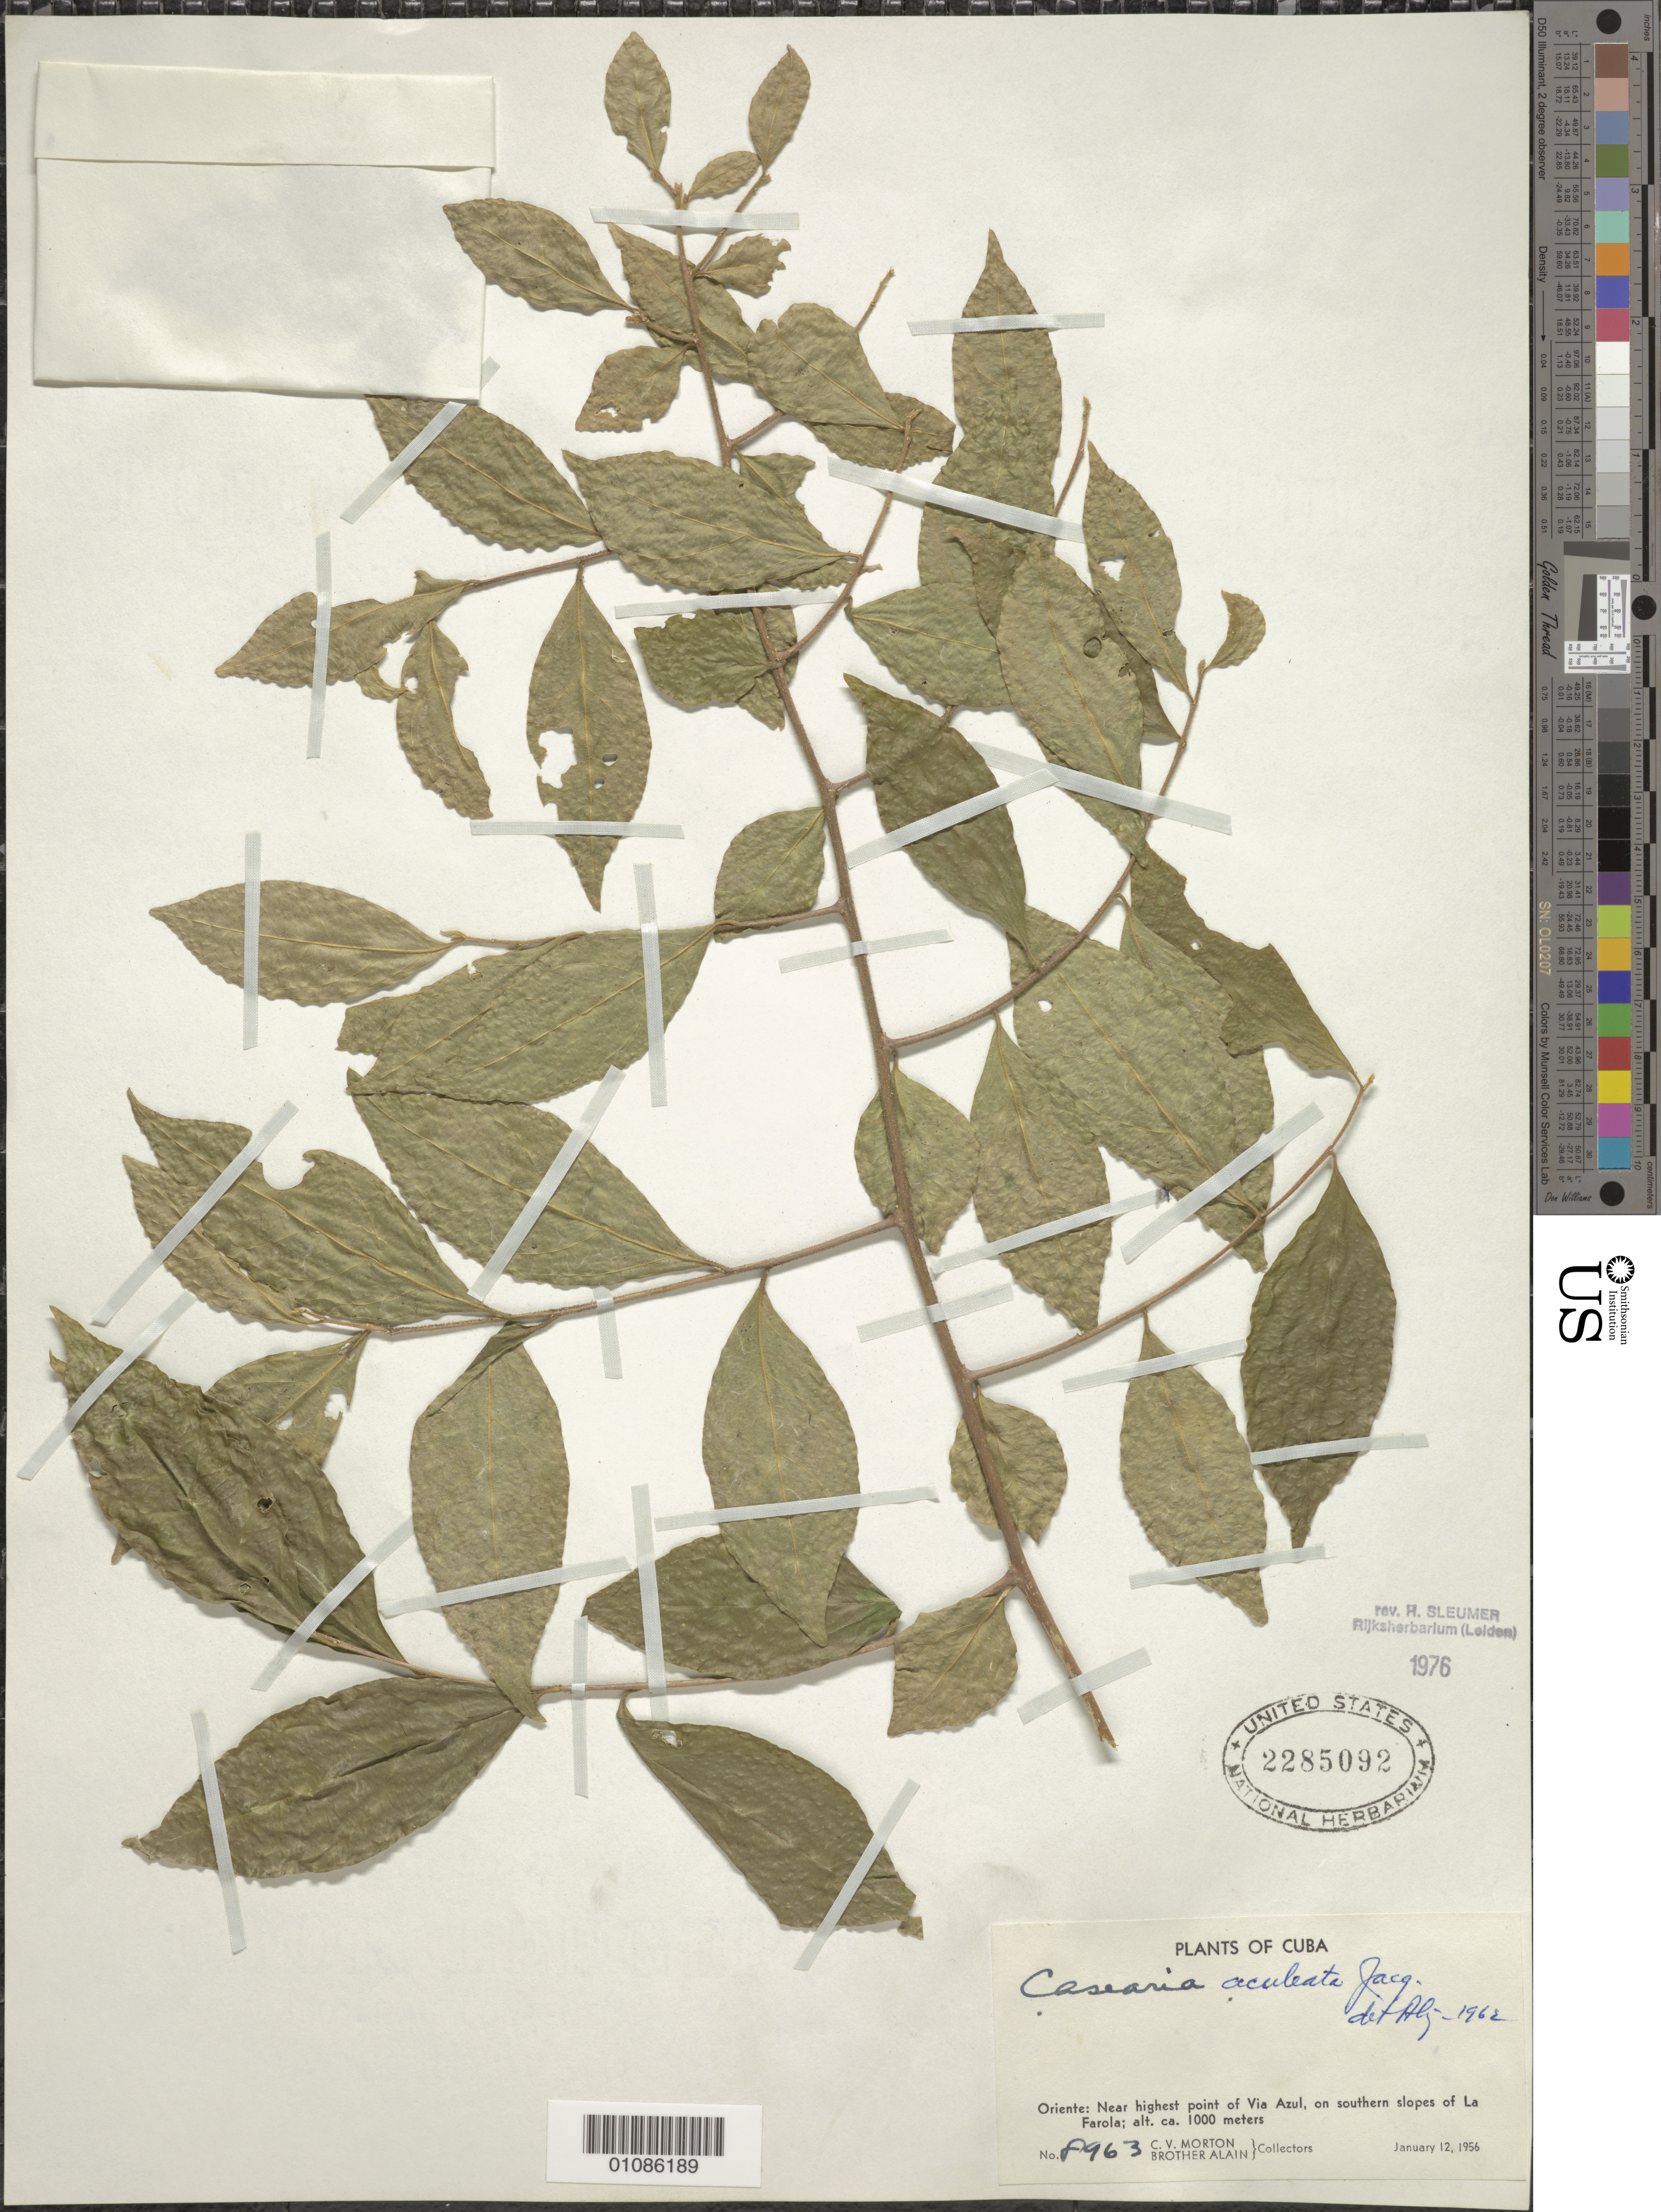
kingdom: Plantae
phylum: Tracheophyta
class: Magnoliopsida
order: Malpighiales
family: Salicaceae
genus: Casearia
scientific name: Casearia aculeata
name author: Jacq.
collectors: C. V. Morton & A. H. Liogier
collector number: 8963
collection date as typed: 12 Jan 1956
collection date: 1956-01-12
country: Cuba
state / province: Oriente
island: Cuba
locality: Near highest point of Via Azul, on Southern slopes of La Farola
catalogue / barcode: US 2285092